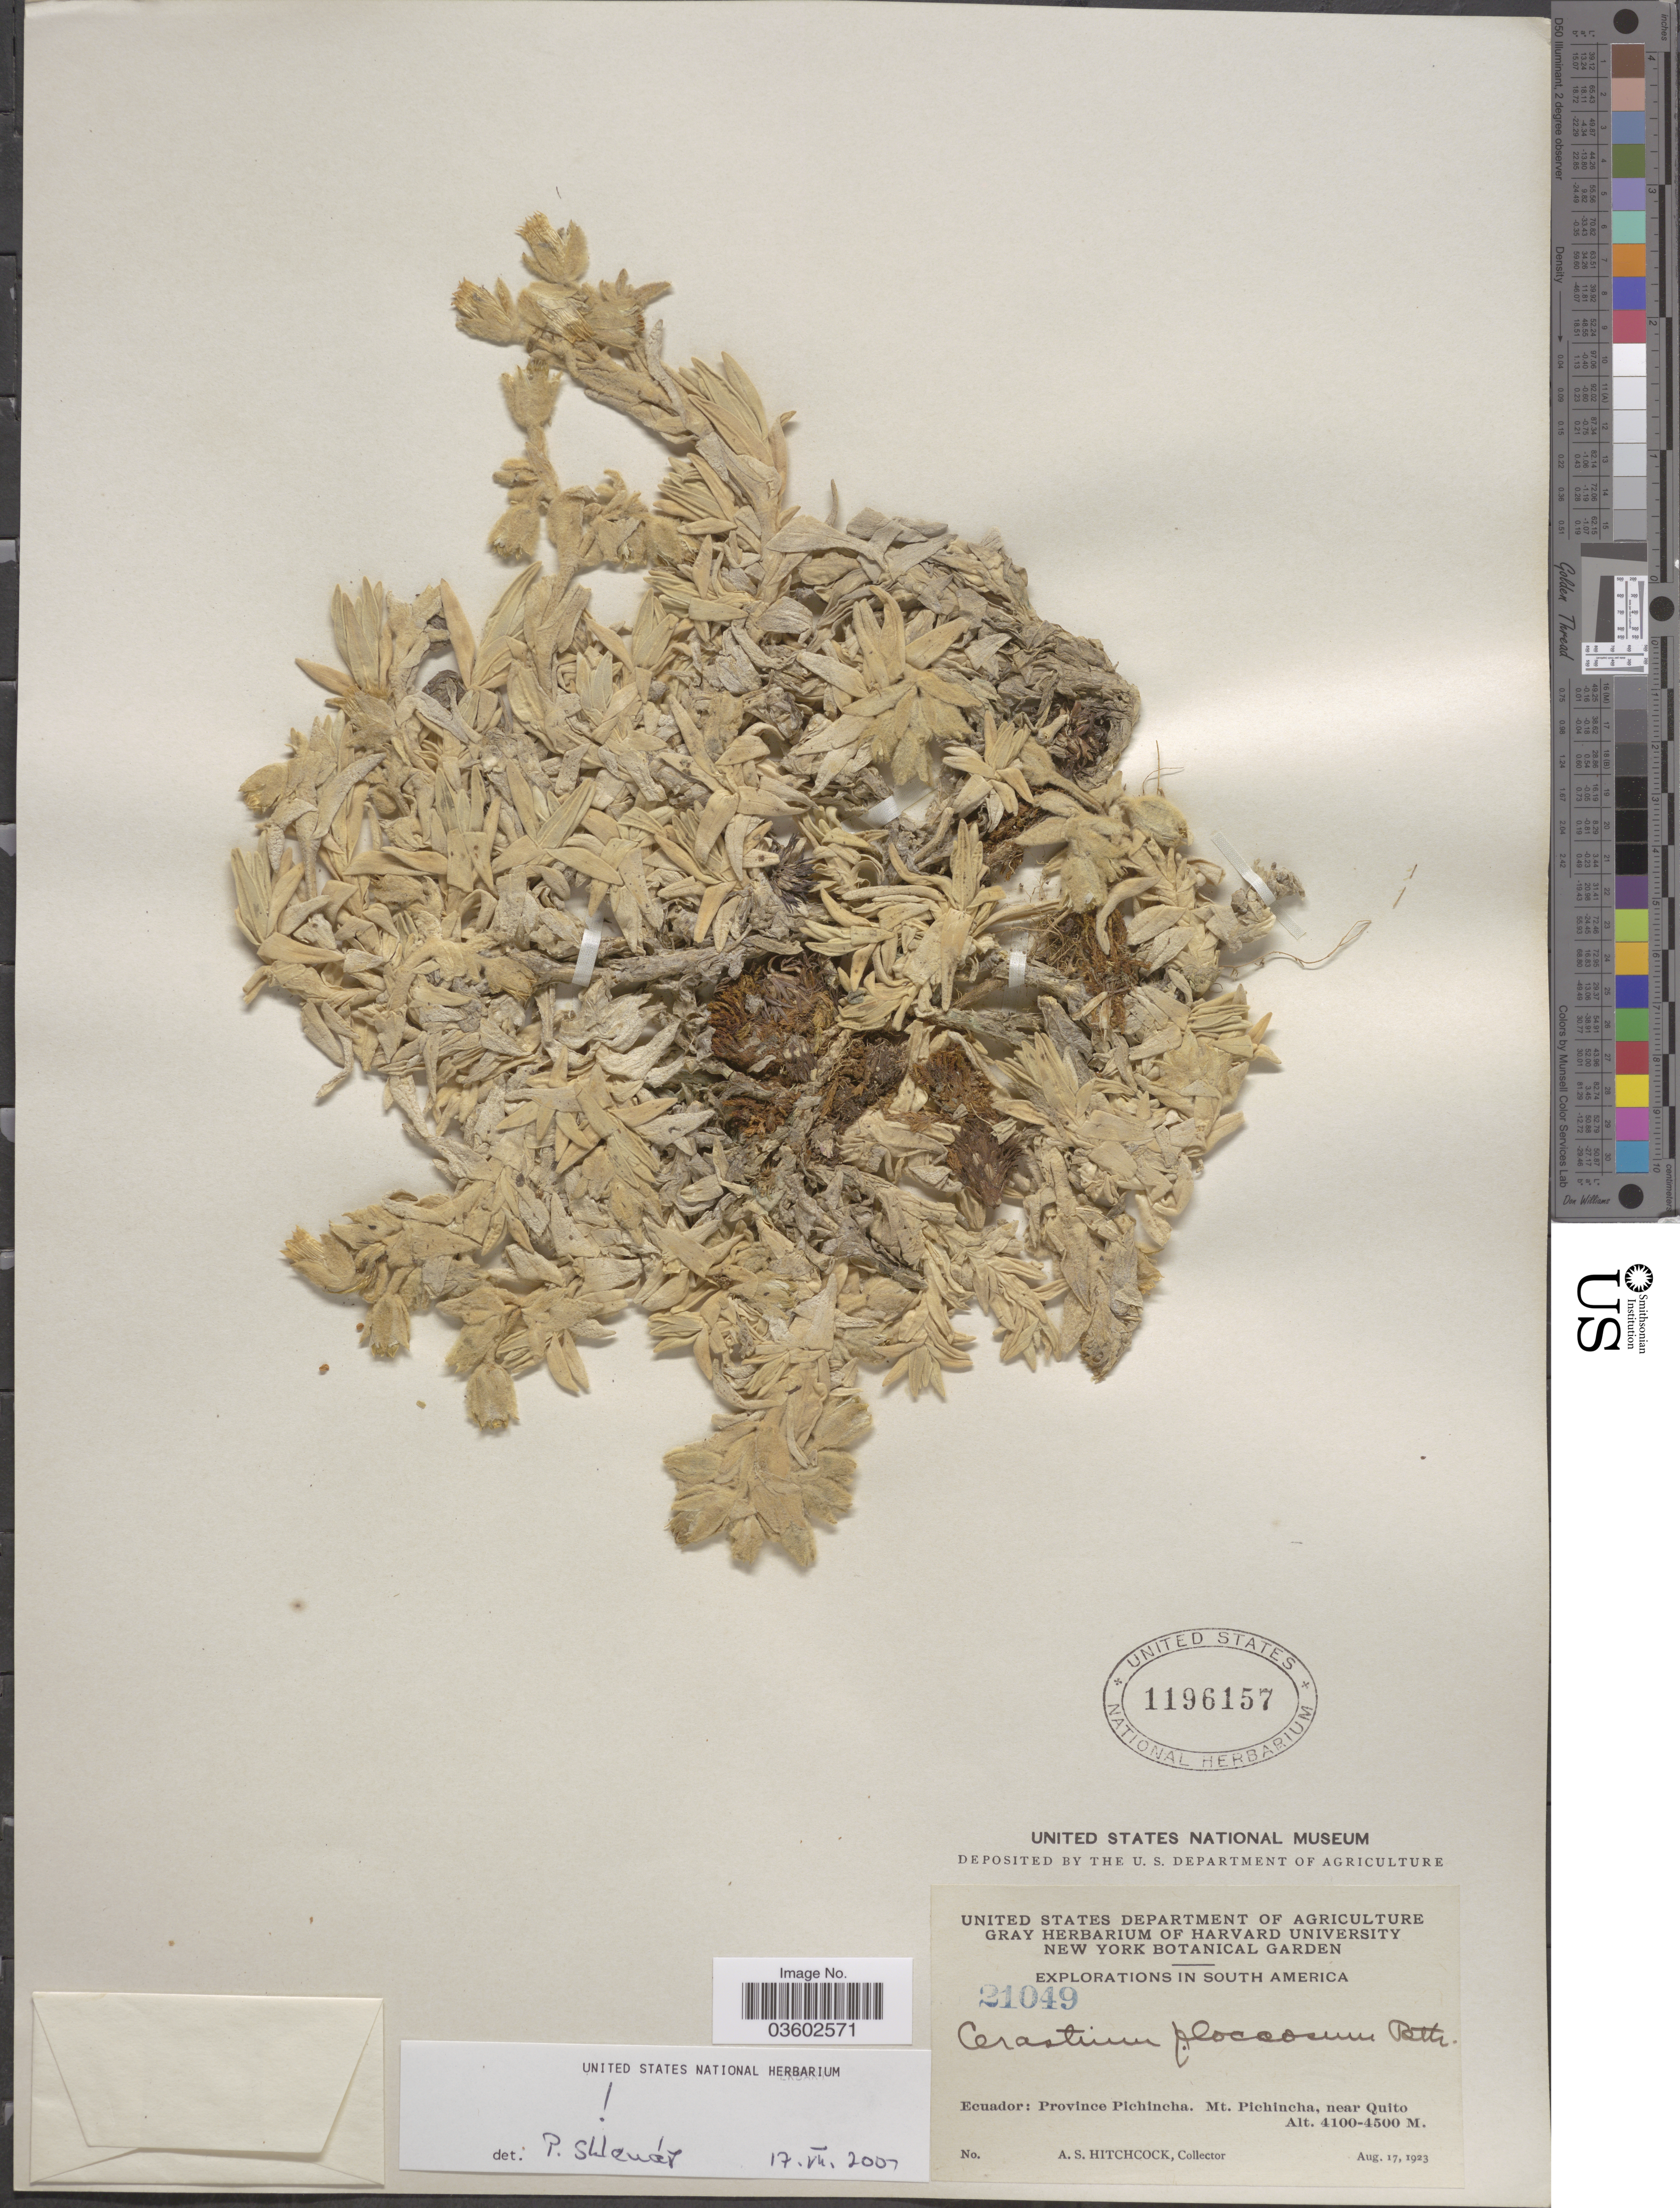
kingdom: Plantae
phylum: Tracheophyta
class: Magnoliopsida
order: Caryophyllales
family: Caryophyllaceae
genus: Cerastium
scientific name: Cerastium floccosum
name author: Benth.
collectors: A. S. Hitchcock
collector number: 21049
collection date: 1923-08-17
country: Ecuador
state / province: Pichincha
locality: Mt. Pichincha, near Quito.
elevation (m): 4100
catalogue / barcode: US 1196157